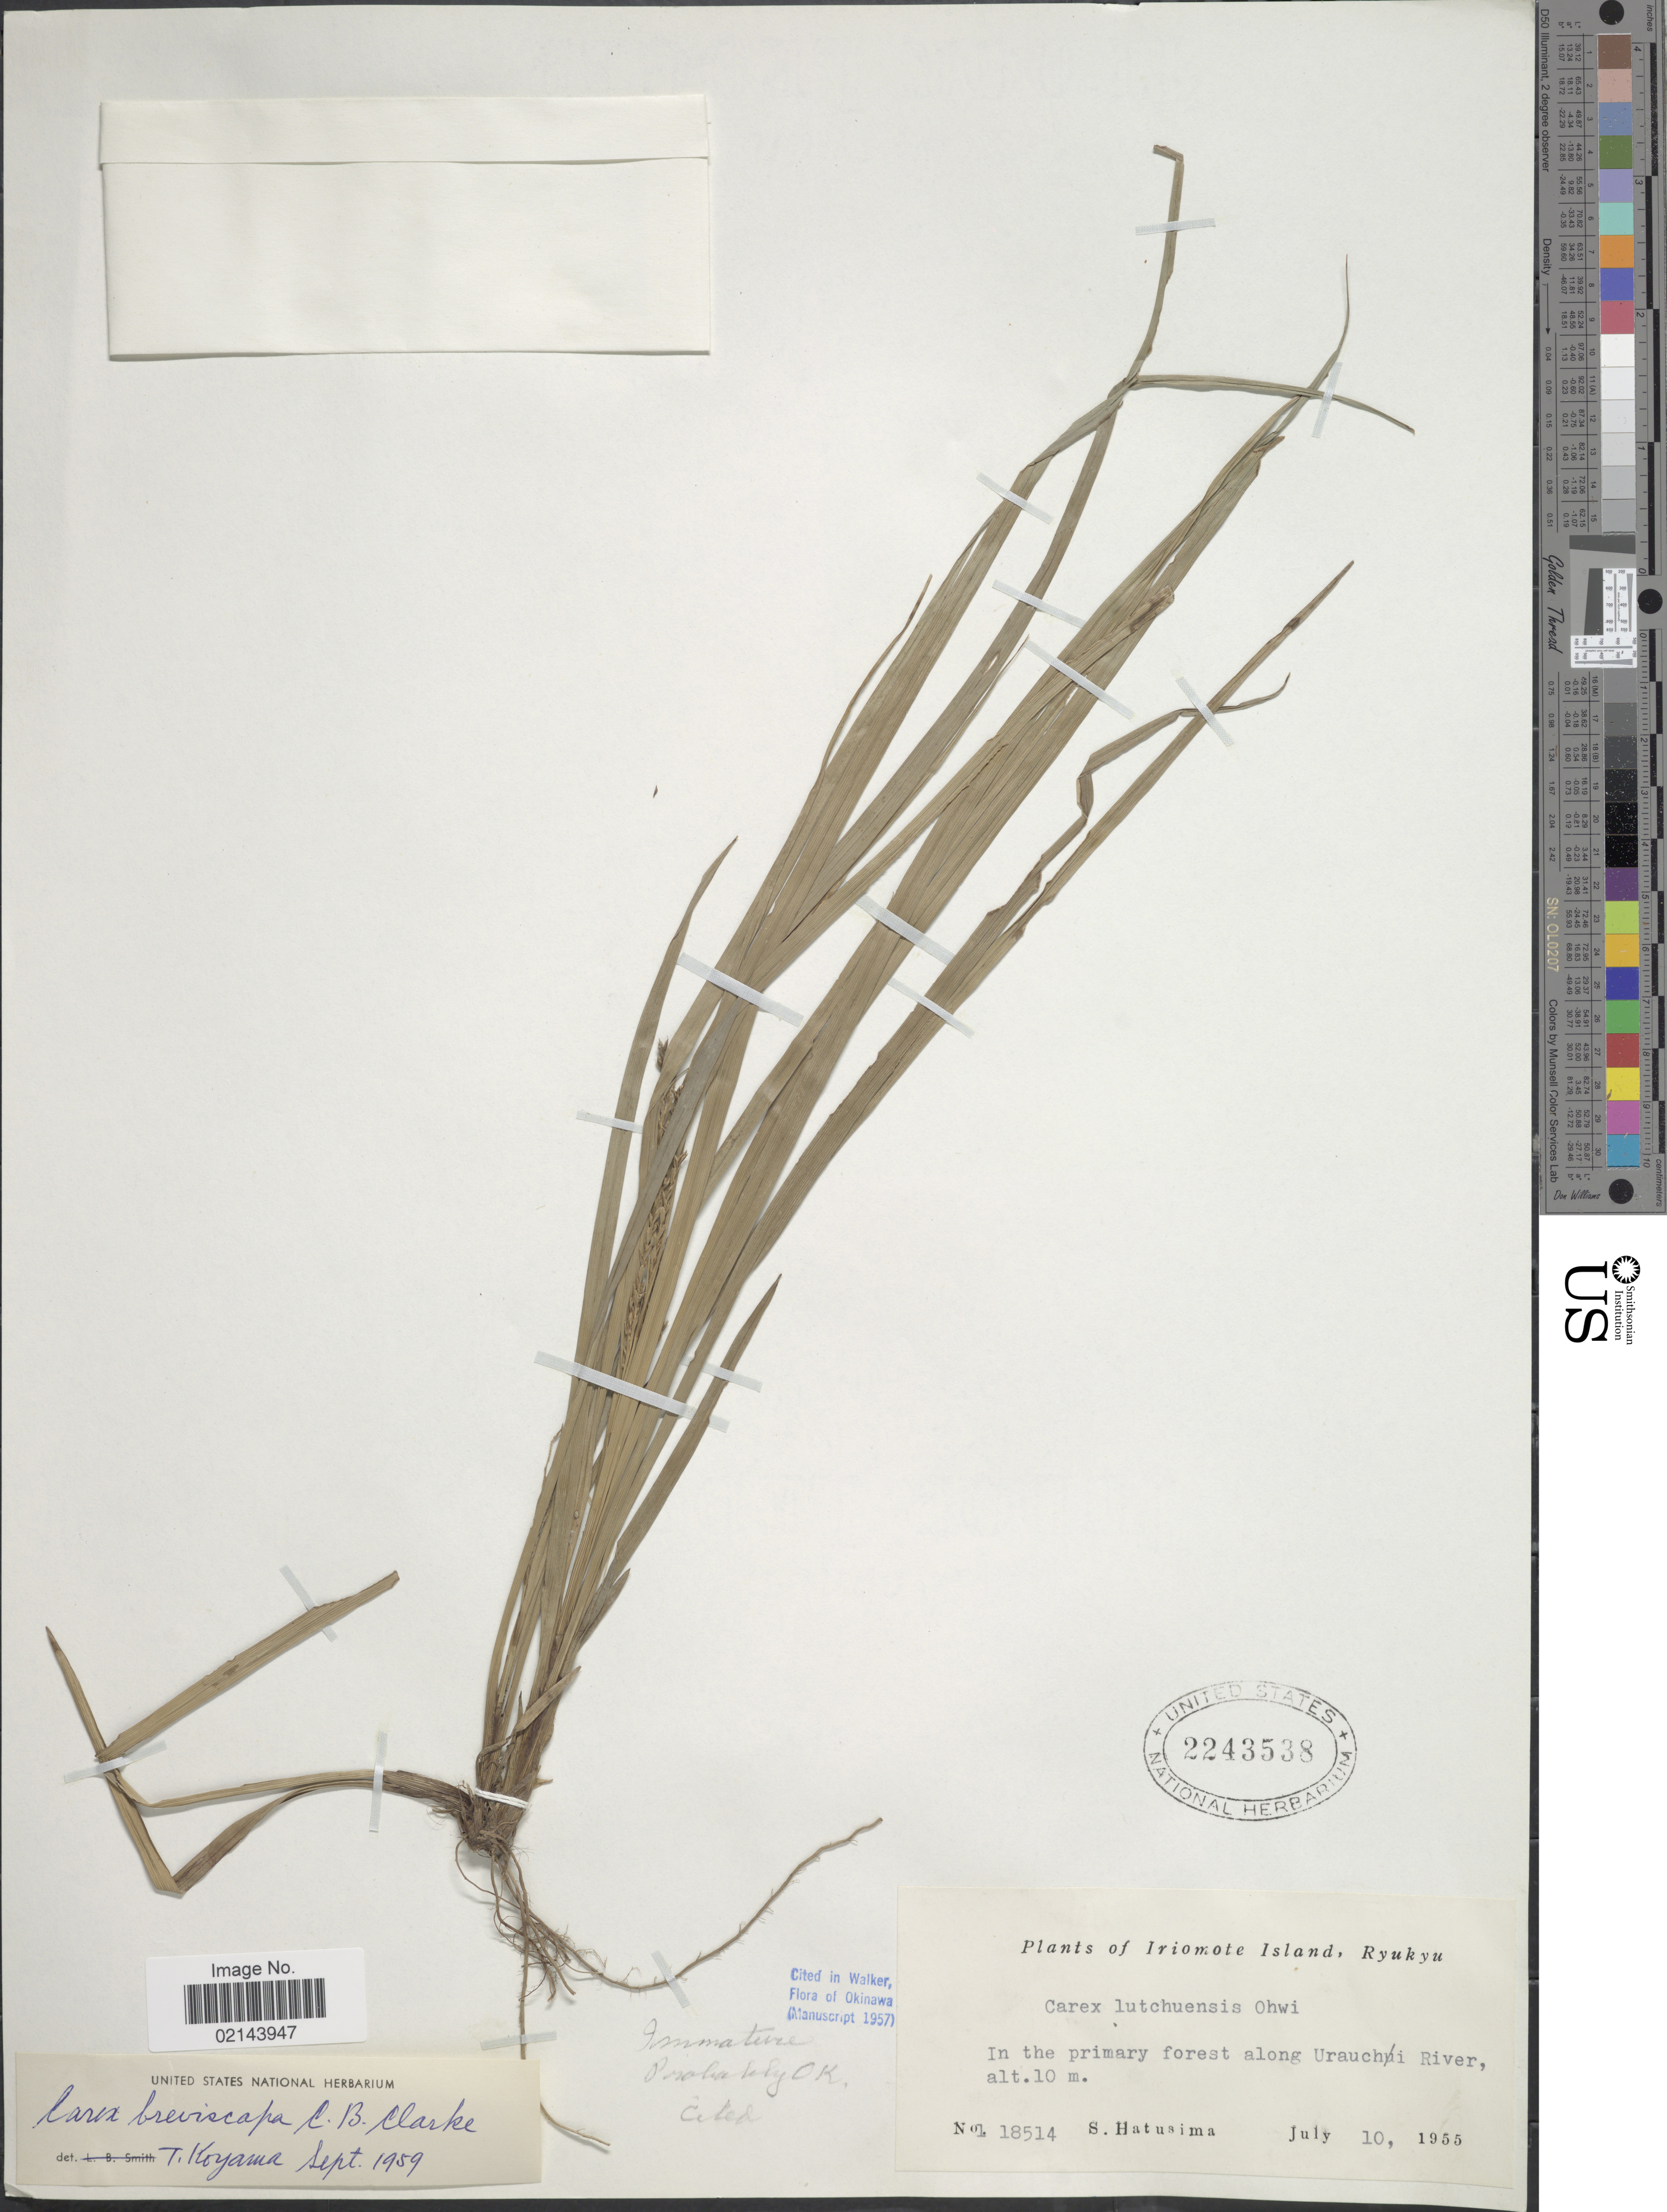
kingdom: Plantae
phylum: Tracheophyta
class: Liliopsida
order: Poales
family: Cyperaceae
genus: Carex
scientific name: Carex breviscapa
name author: C.B. Clarke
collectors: S. Hatusima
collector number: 118514*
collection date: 1955-07-10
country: Japan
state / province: Okinawa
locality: Iriomote Island, in the primary forest along Urauchi River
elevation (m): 10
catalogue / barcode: US 2243538